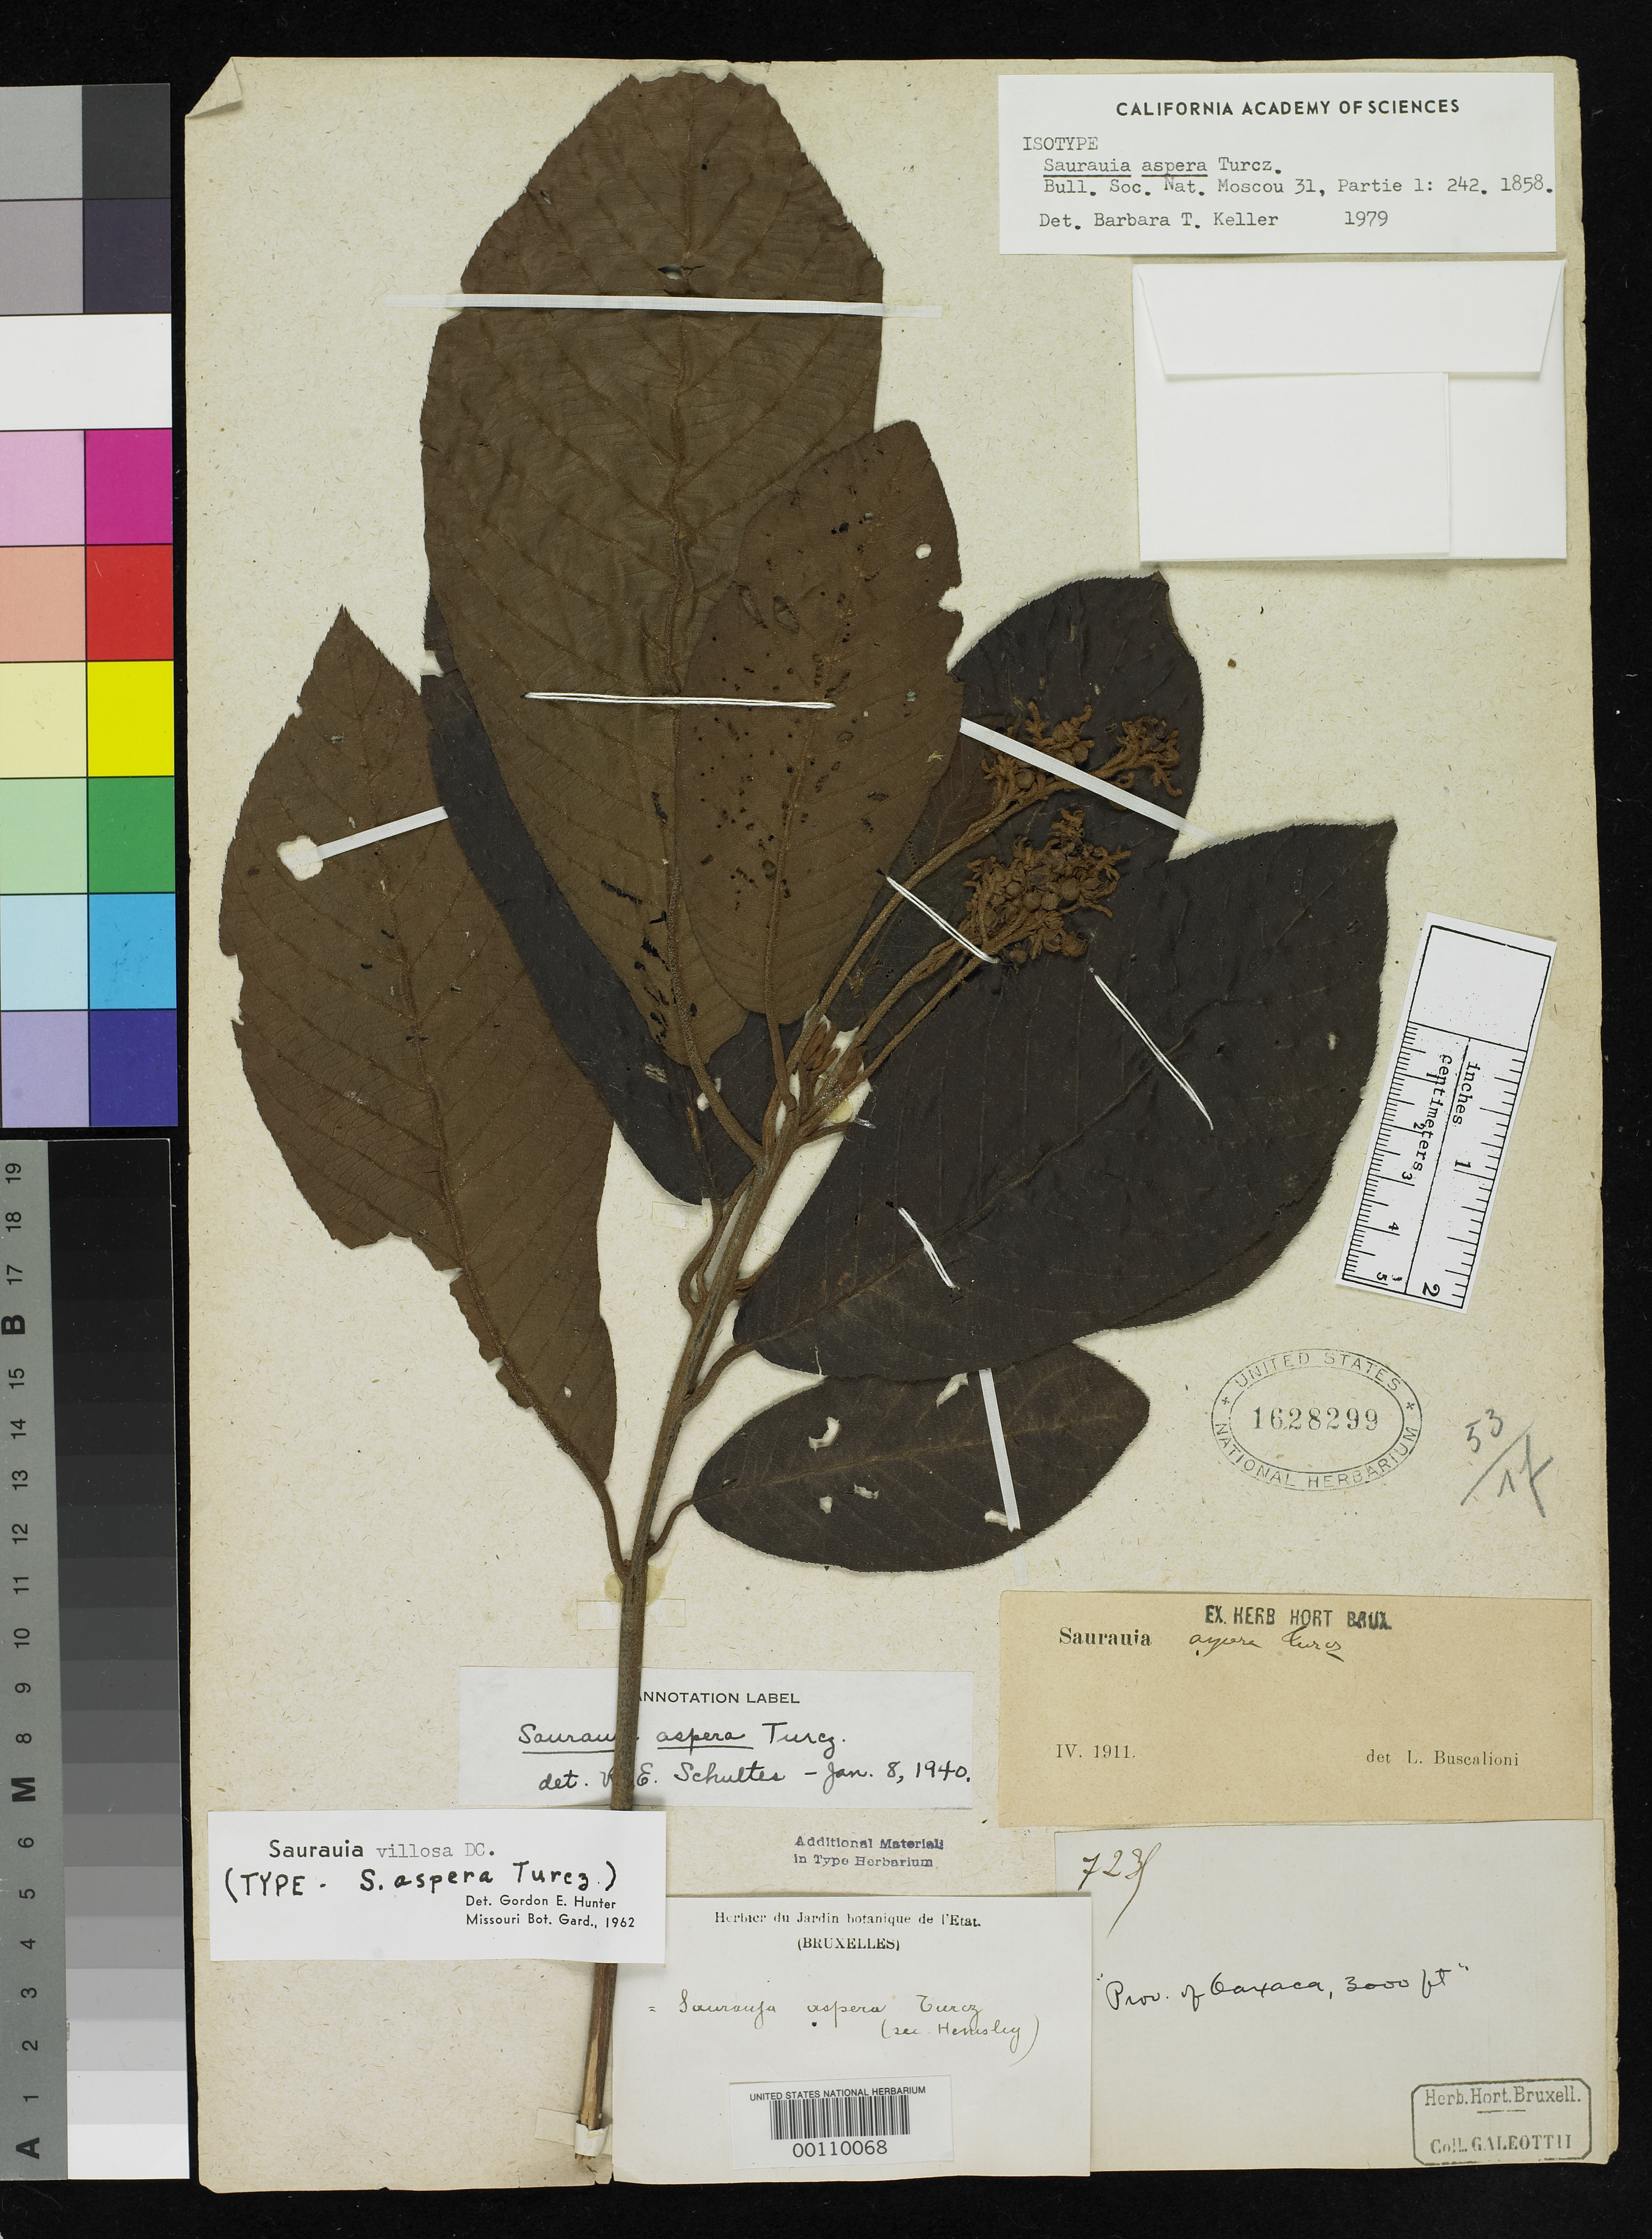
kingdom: Plantae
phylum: Tracheophyta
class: Magnoliopsida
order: Ericales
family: Actinidiaceae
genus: Saurauia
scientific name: Saurauia aspera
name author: Turcz.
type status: Type Collection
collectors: H. G. Galeotti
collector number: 7235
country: Mexico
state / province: Oaxaca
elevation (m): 914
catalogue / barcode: US 1628299